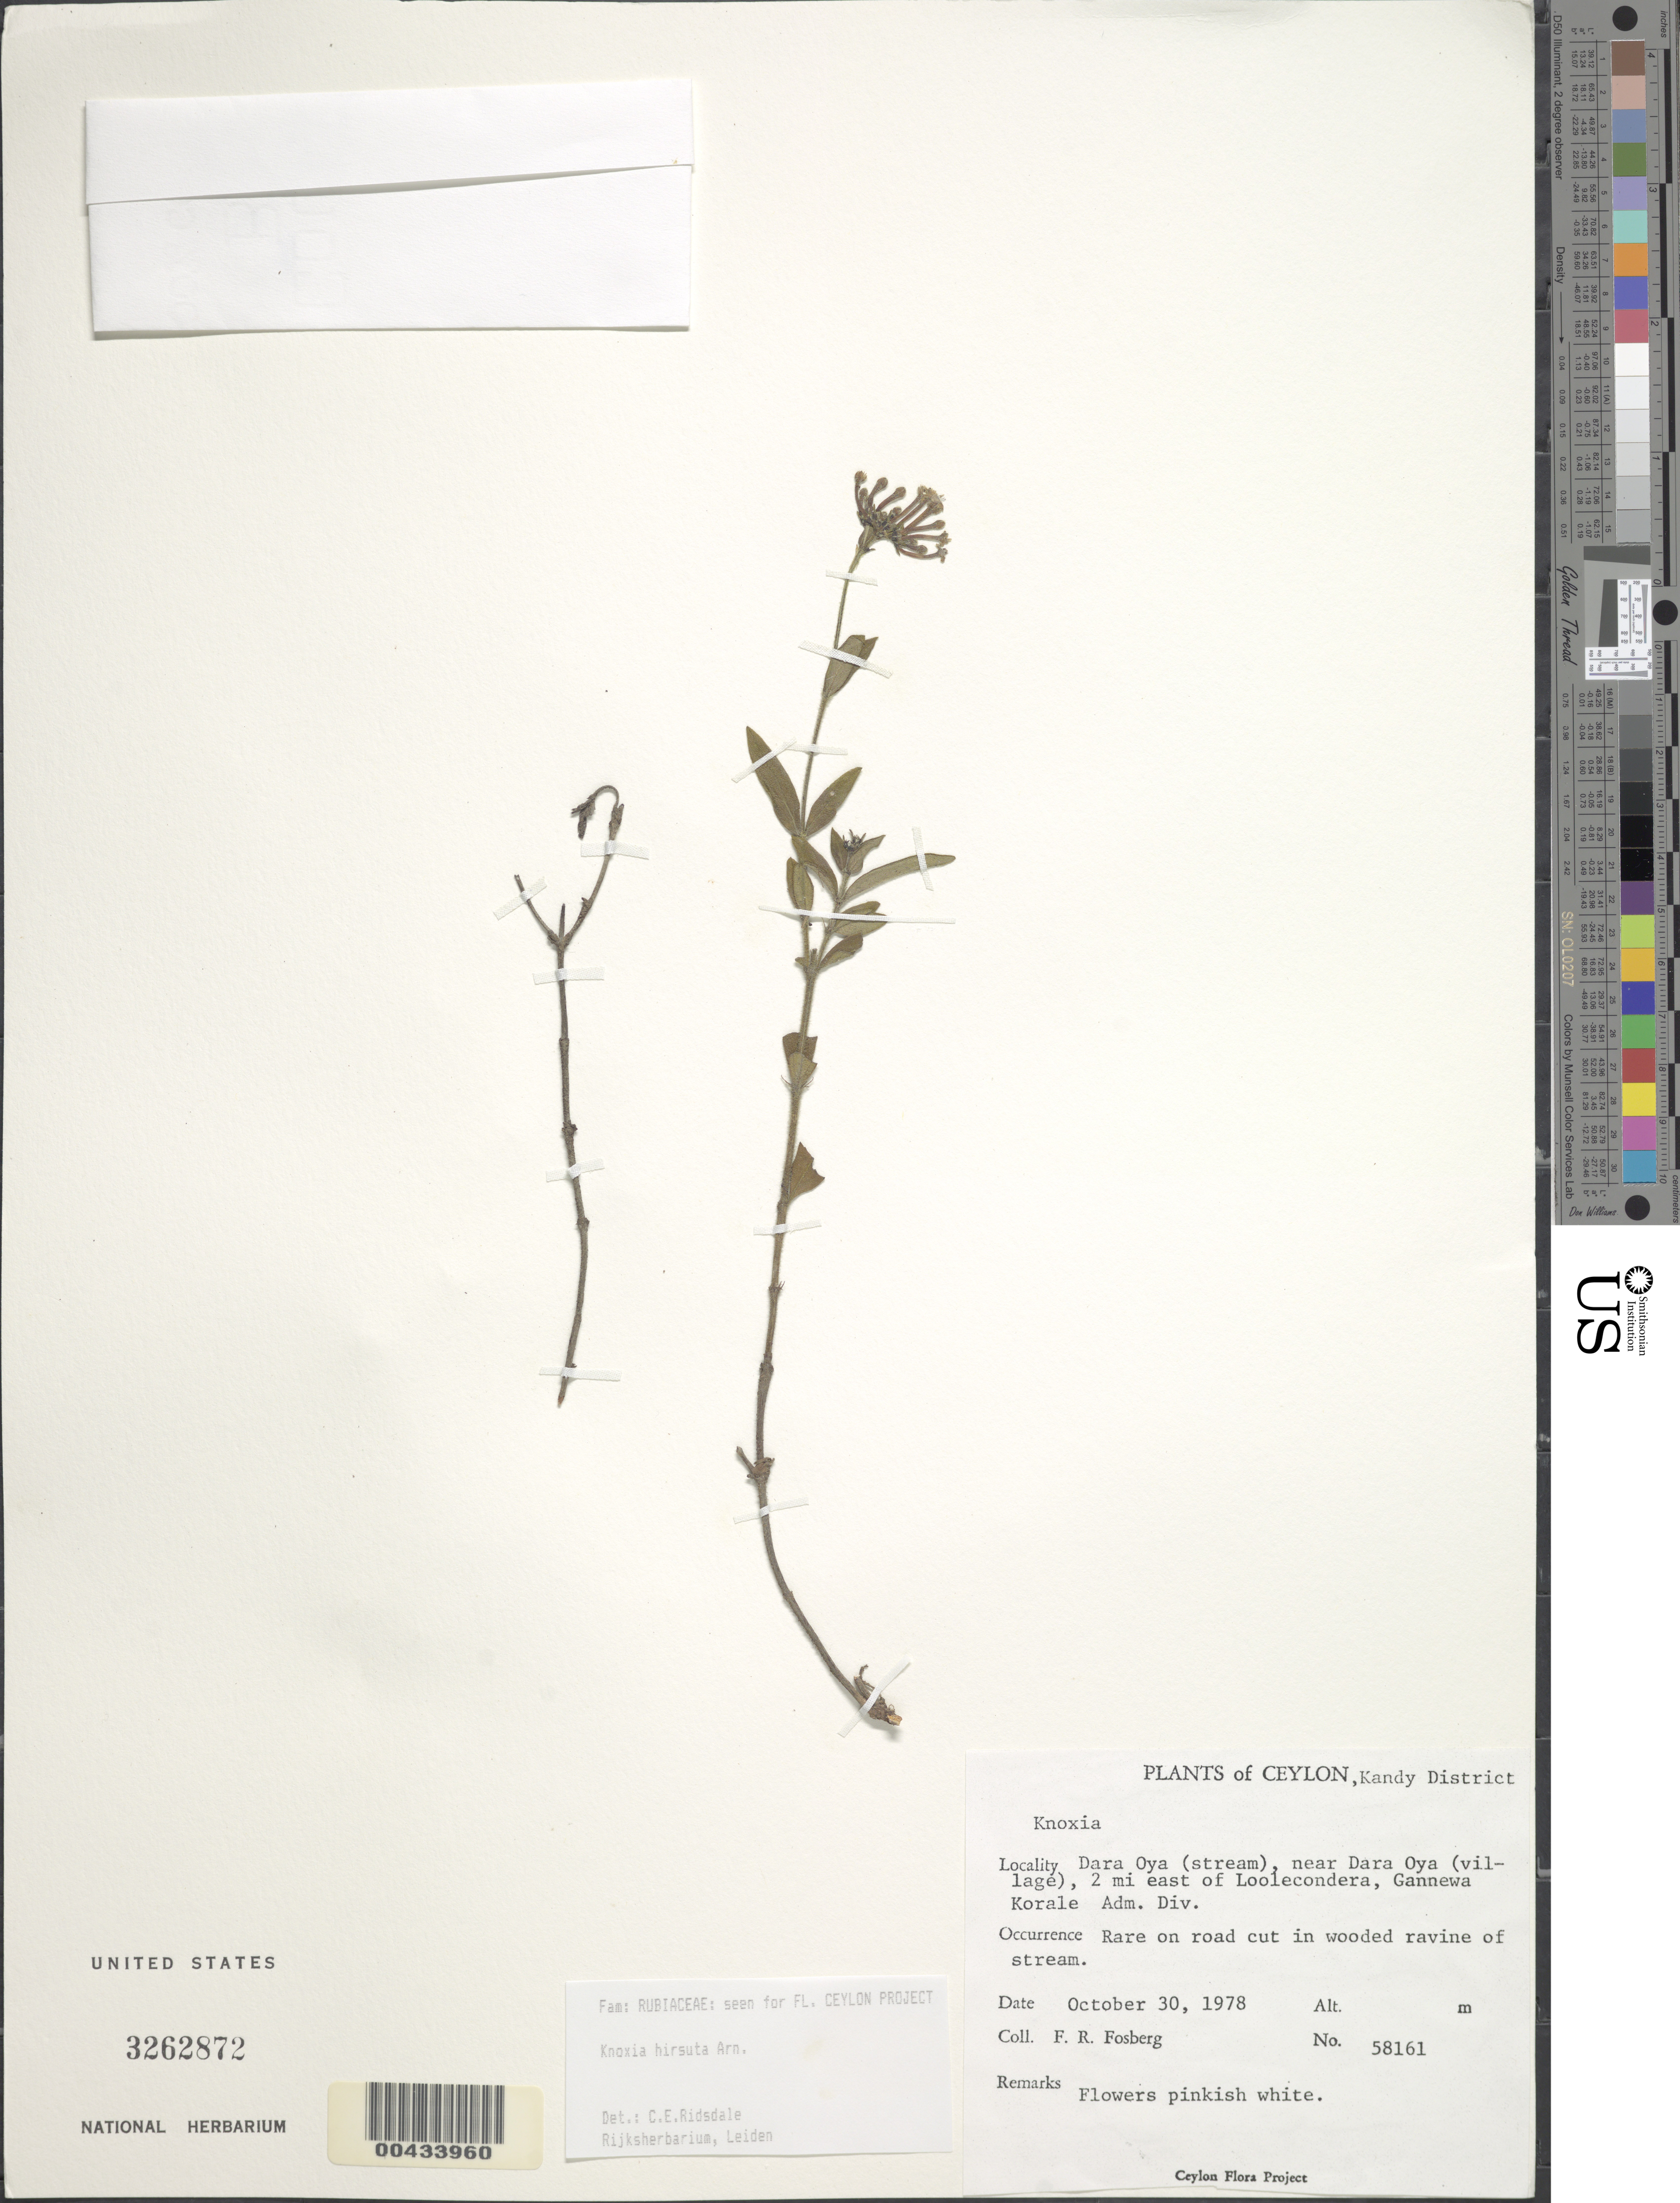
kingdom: Plantae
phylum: Tracheophyta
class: Magnoliopsida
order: Gentianales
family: Rubiaceae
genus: Knoxia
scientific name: Knoxia hirsuta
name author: Arn.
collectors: F. R. Fosberg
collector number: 58161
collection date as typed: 30 Oct 1978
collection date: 1978-10-30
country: Sri Lanka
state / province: Central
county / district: Kandy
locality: Dara Oya (stream), near Dara Oya (village), 2 mi E of Loolecondera, Gannewa Korale Adm. Div.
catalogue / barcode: US 3262872